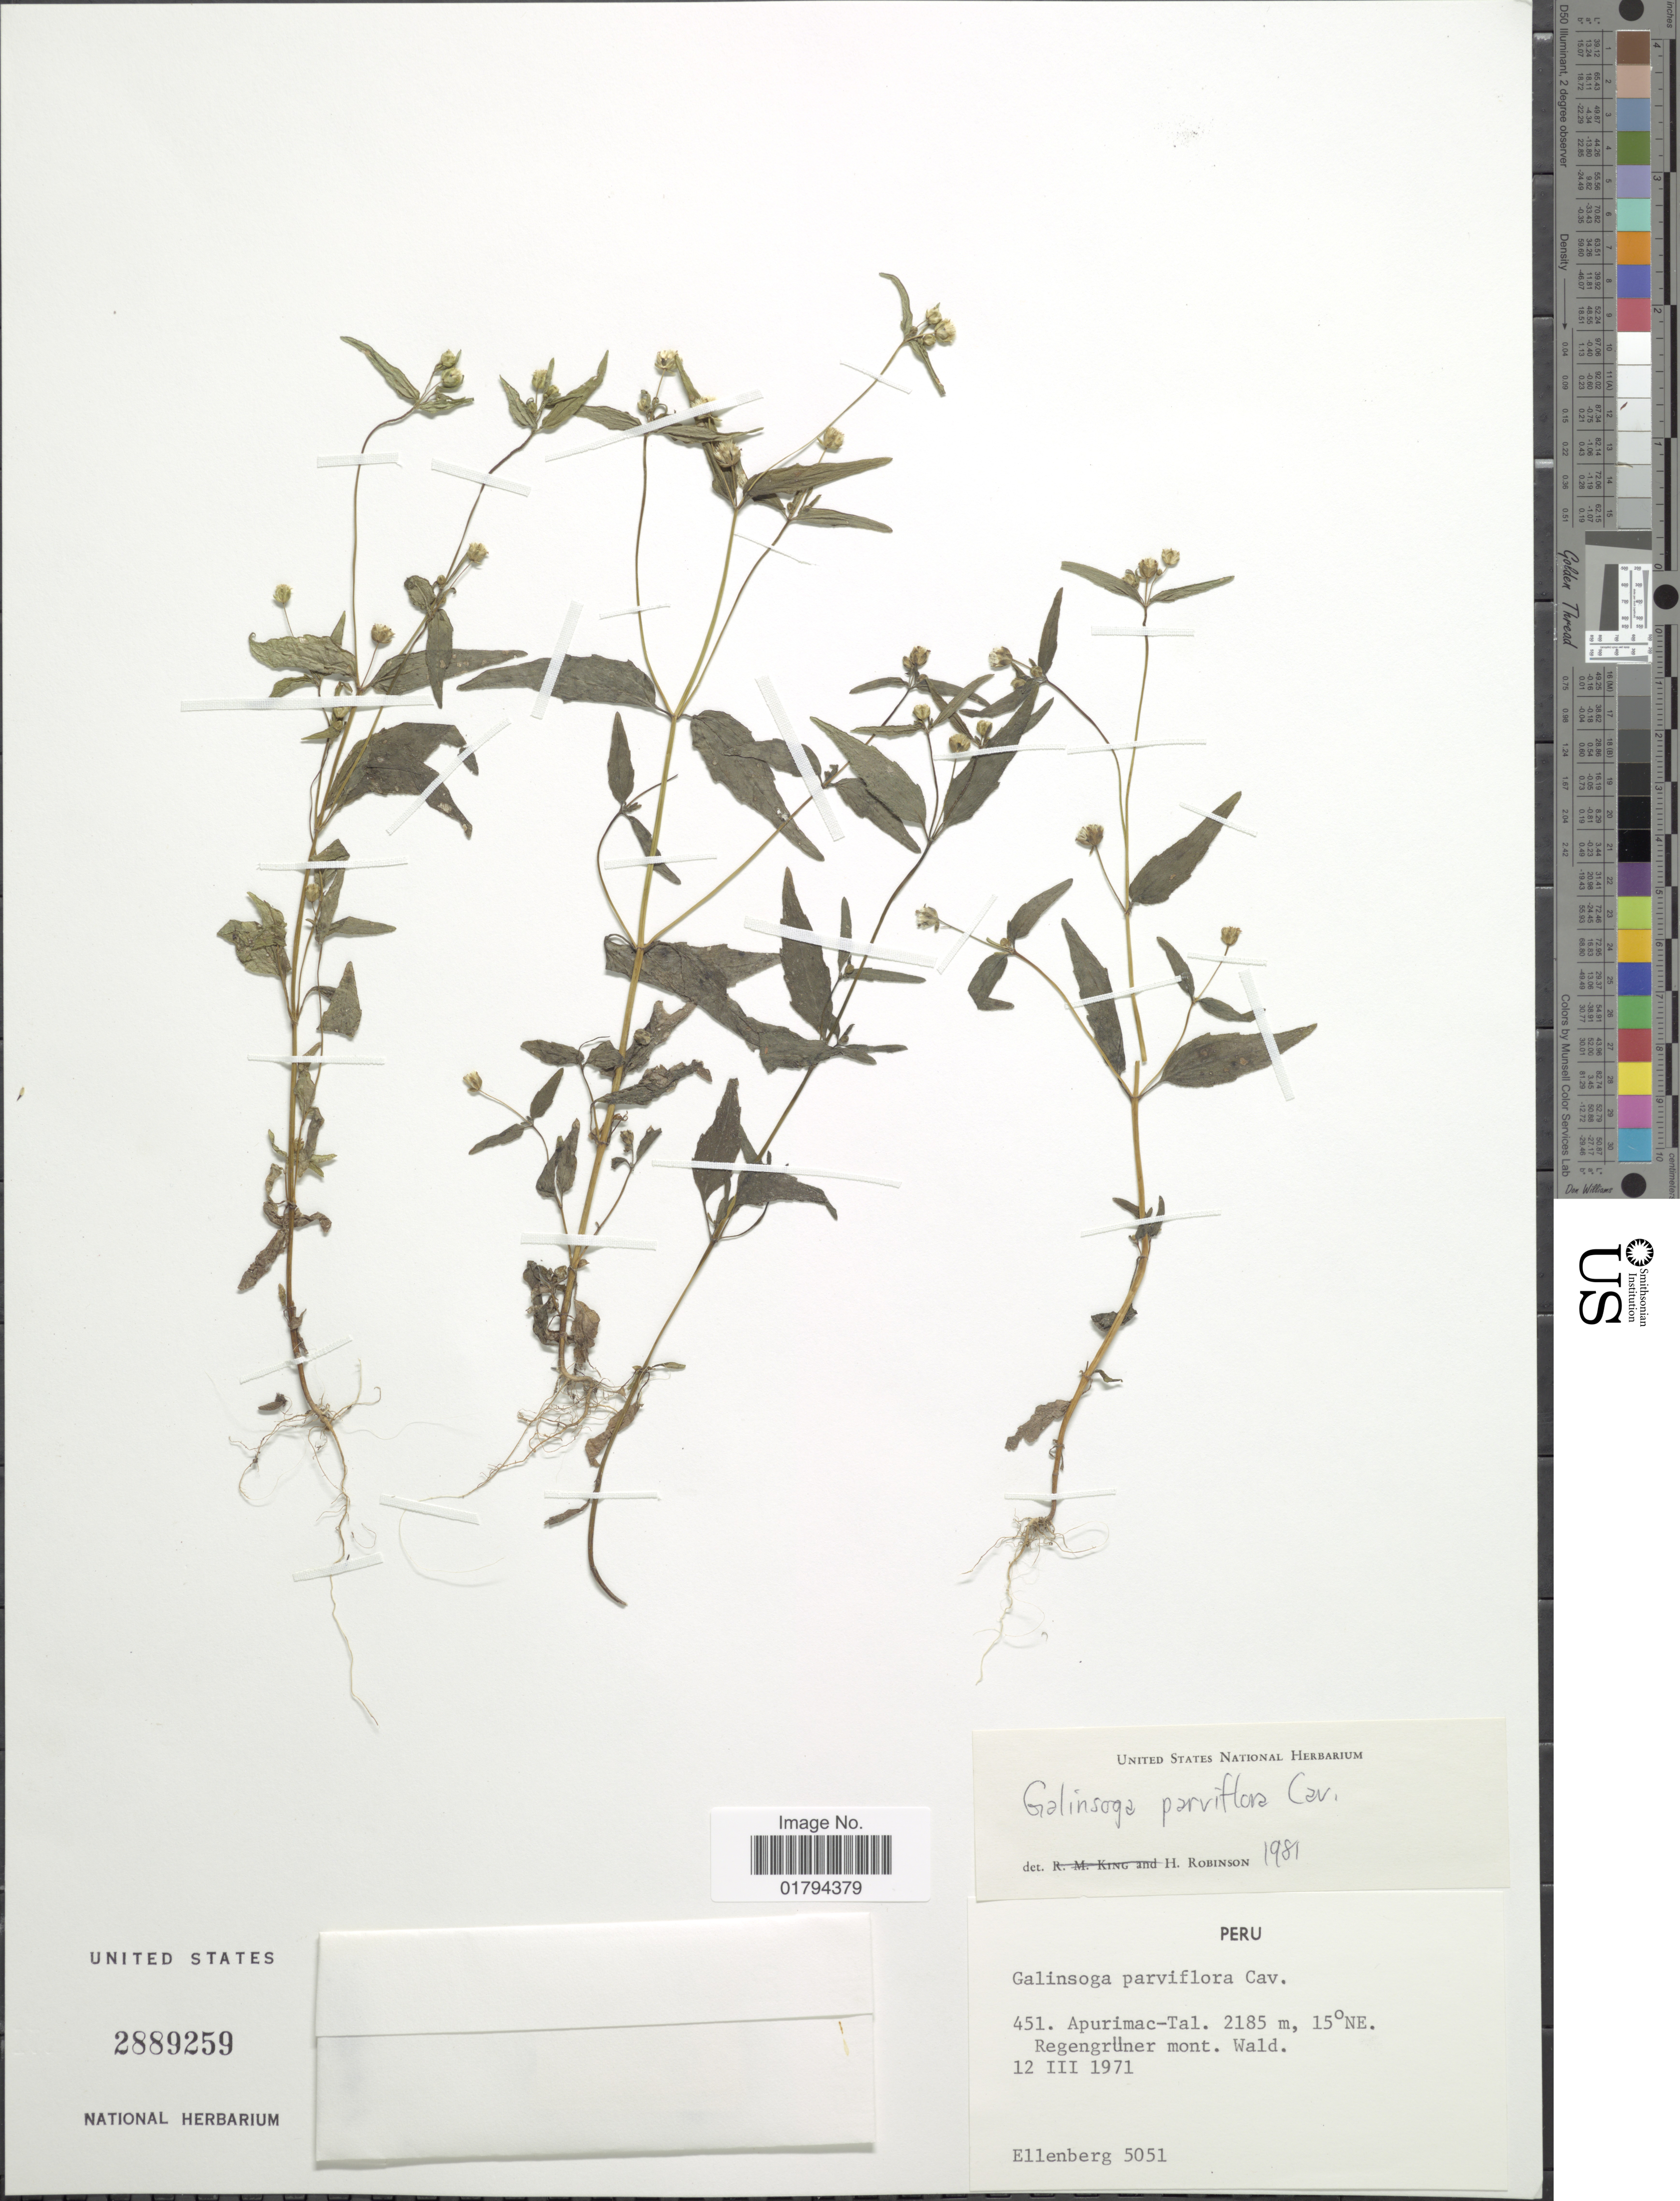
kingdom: Plantae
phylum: Tracheophyta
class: Magnoliopsida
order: Asterales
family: Asteraceae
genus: Galinsoga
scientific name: Galinsoga parviflora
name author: Cav.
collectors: H. Ellenberg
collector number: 5051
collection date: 1971-03-12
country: Peru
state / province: Apurímac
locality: Apurimac-Tal, Regengruner mont. Wald.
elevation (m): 2185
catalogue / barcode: US 2889259